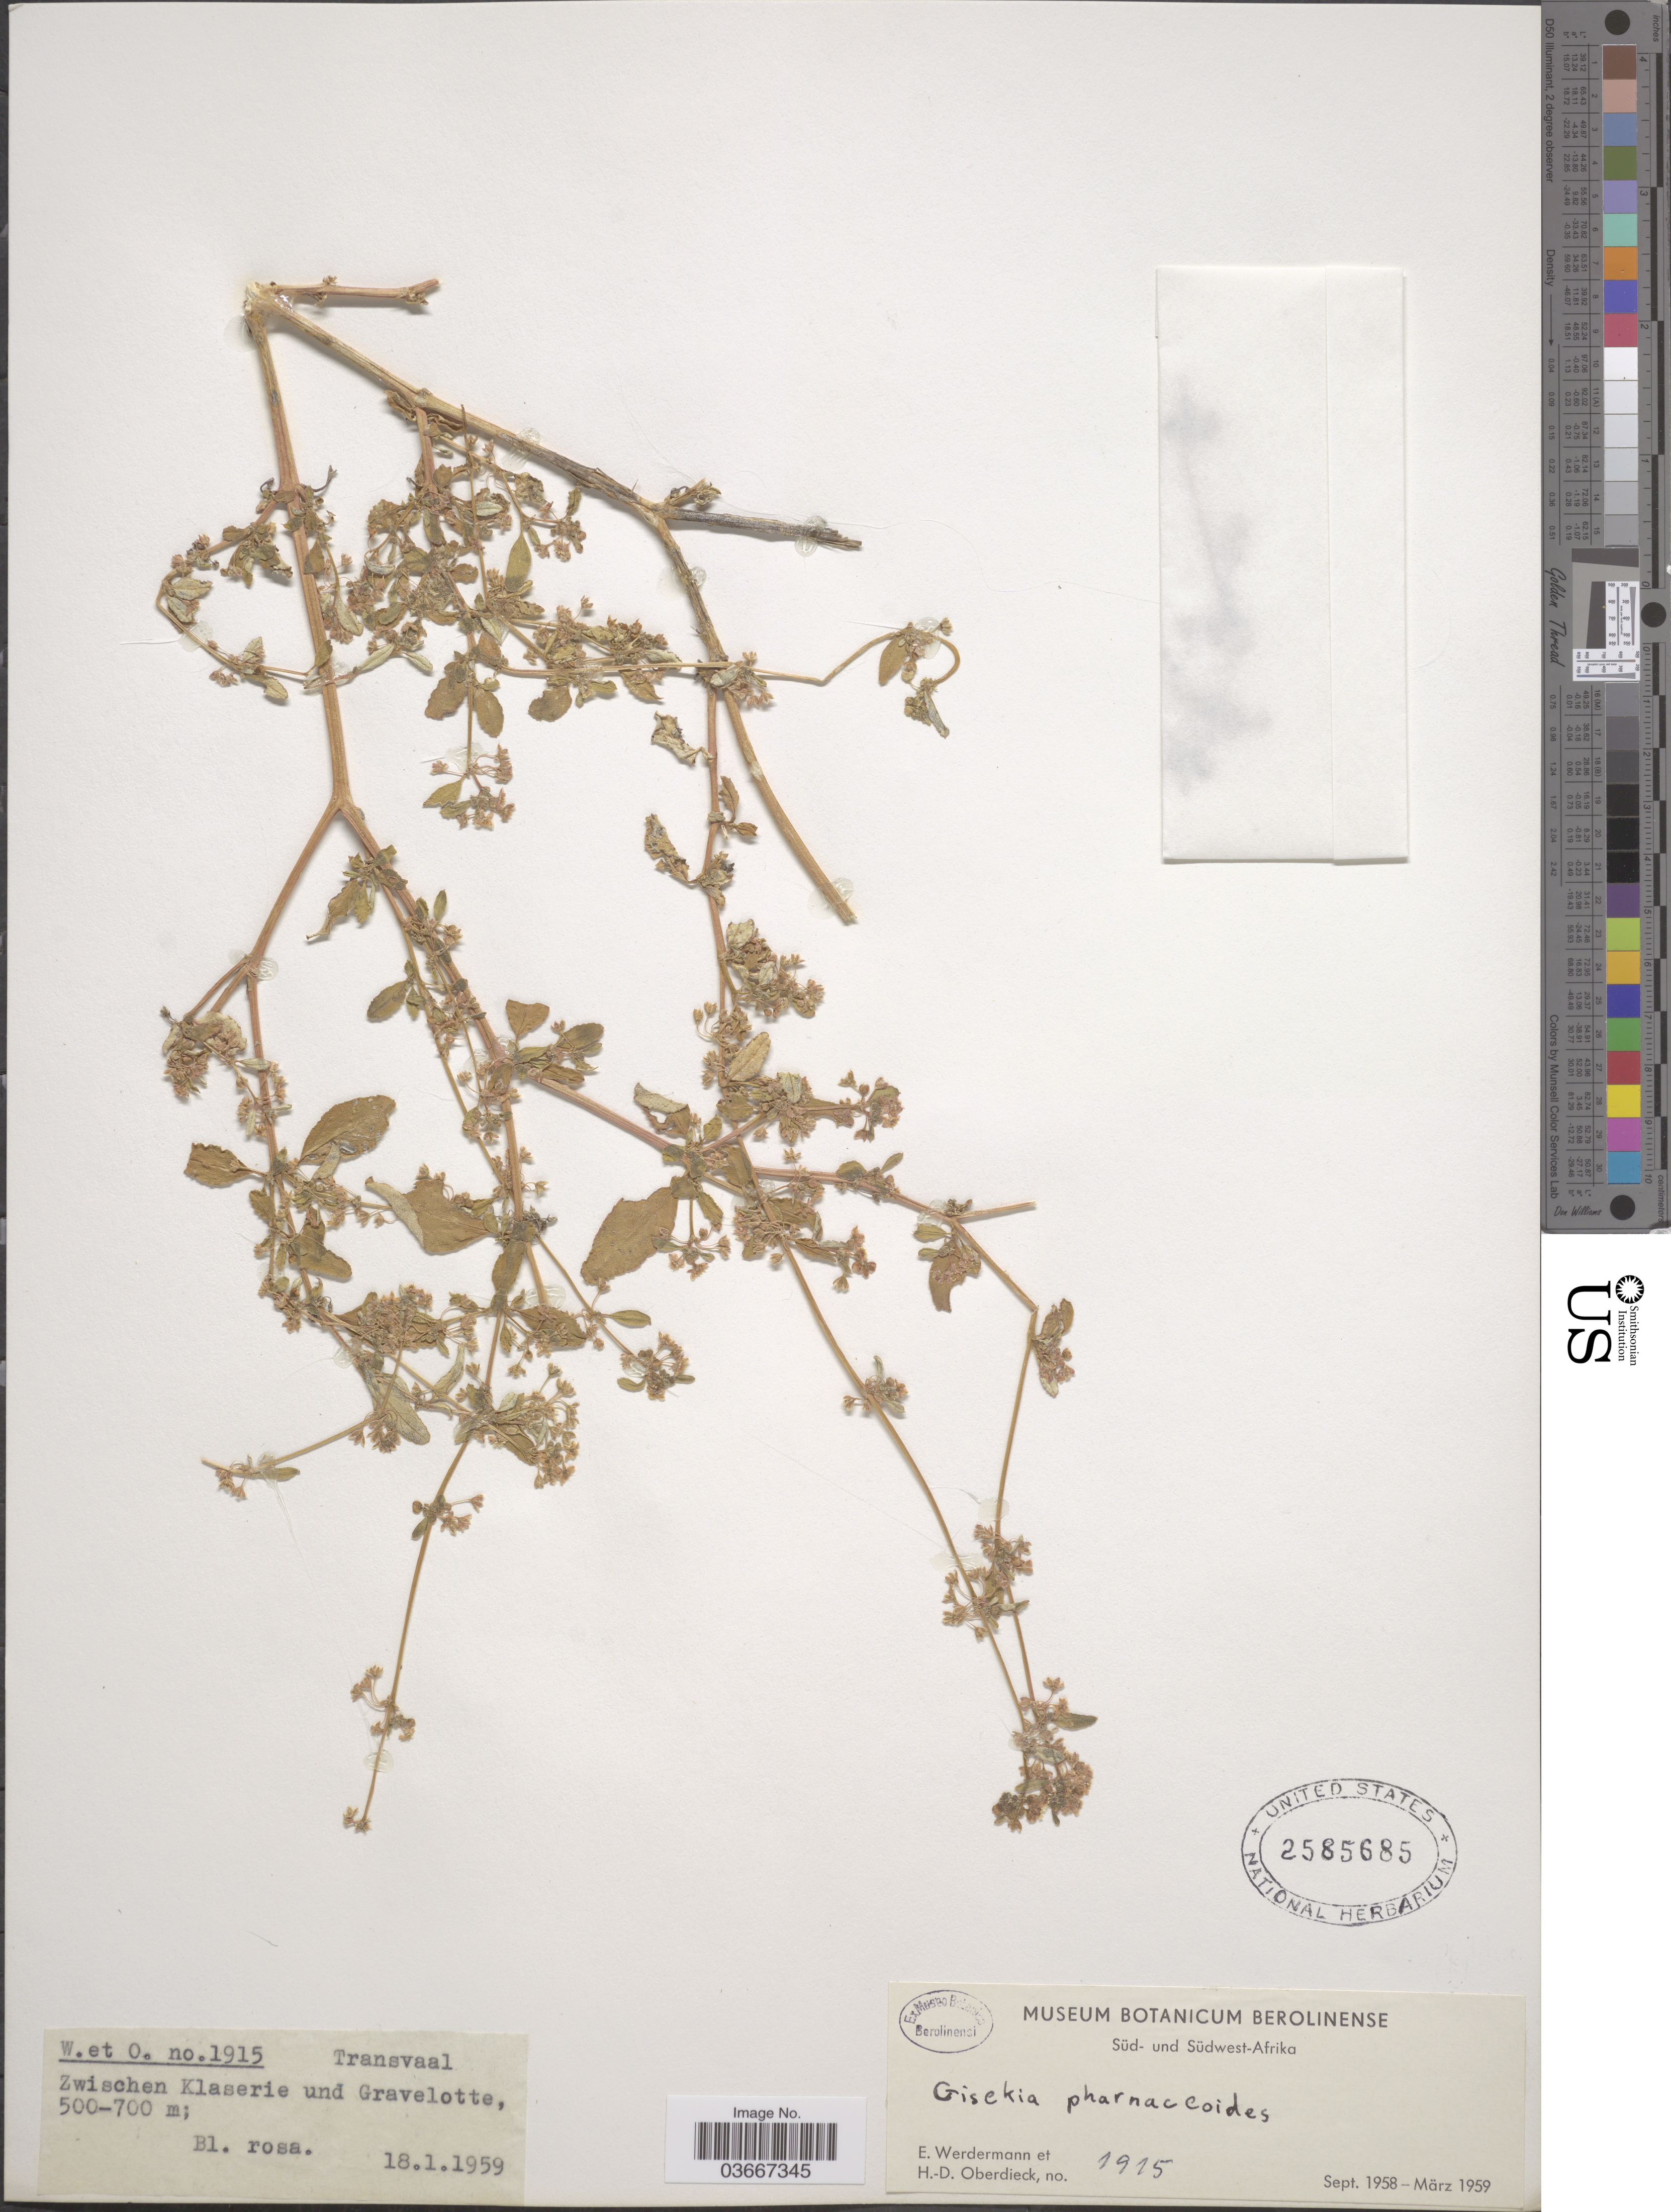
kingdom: Plantae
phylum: Tracheophyta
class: Magnoliopsida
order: Caryophyllales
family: Gisekiaceae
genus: Gisekia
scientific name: Gisekia pharnaceoides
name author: L.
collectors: E. Werdermann & H. Oberdieck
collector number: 1915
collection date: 1959-01-18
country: South Africa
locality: Süd-Afrika. Transvaal. Zwischen Klaserie und Gravelotte.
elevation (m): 500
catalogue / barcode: US 2585685